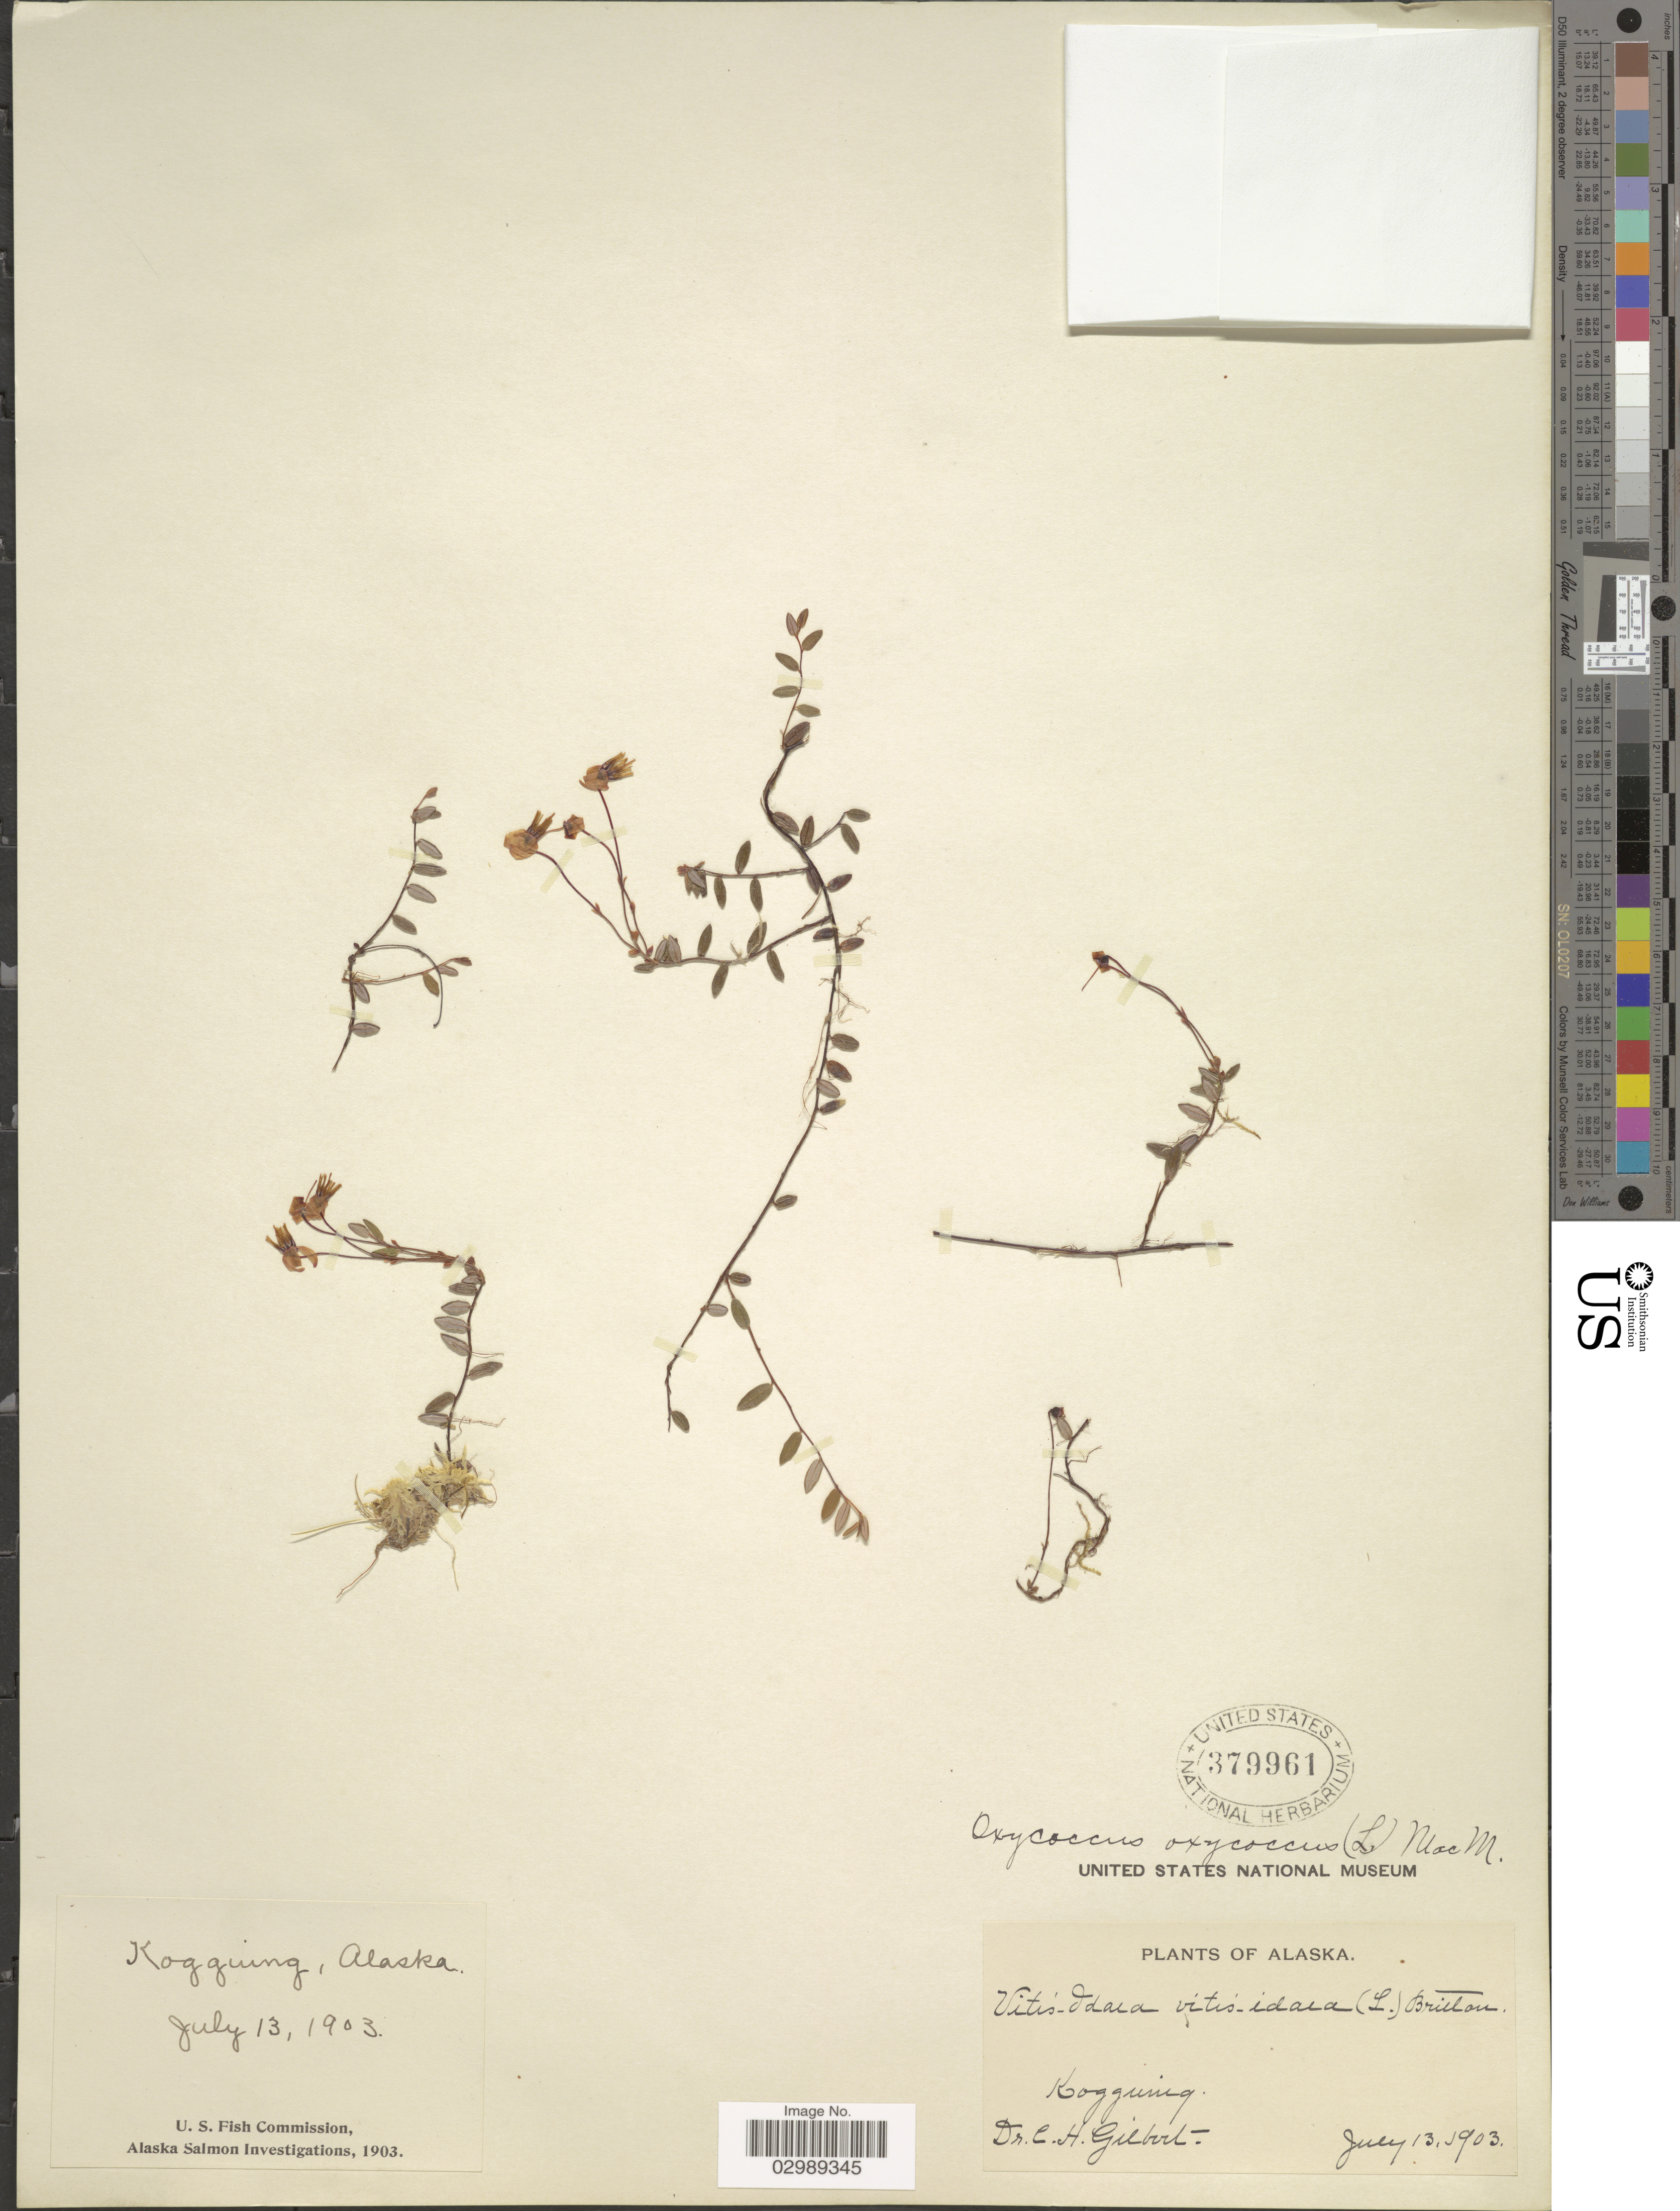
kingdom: Plantae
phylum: Tracheophyta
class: Magnoliopsida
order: Ericales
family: Ericaceae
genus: Vaccinium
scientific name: Vaccinium oxycoccos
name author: L.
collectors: C. Gilbert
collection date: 1903-07-13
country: United States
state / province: Alaska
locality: Kogguing.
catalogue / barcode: US 379961